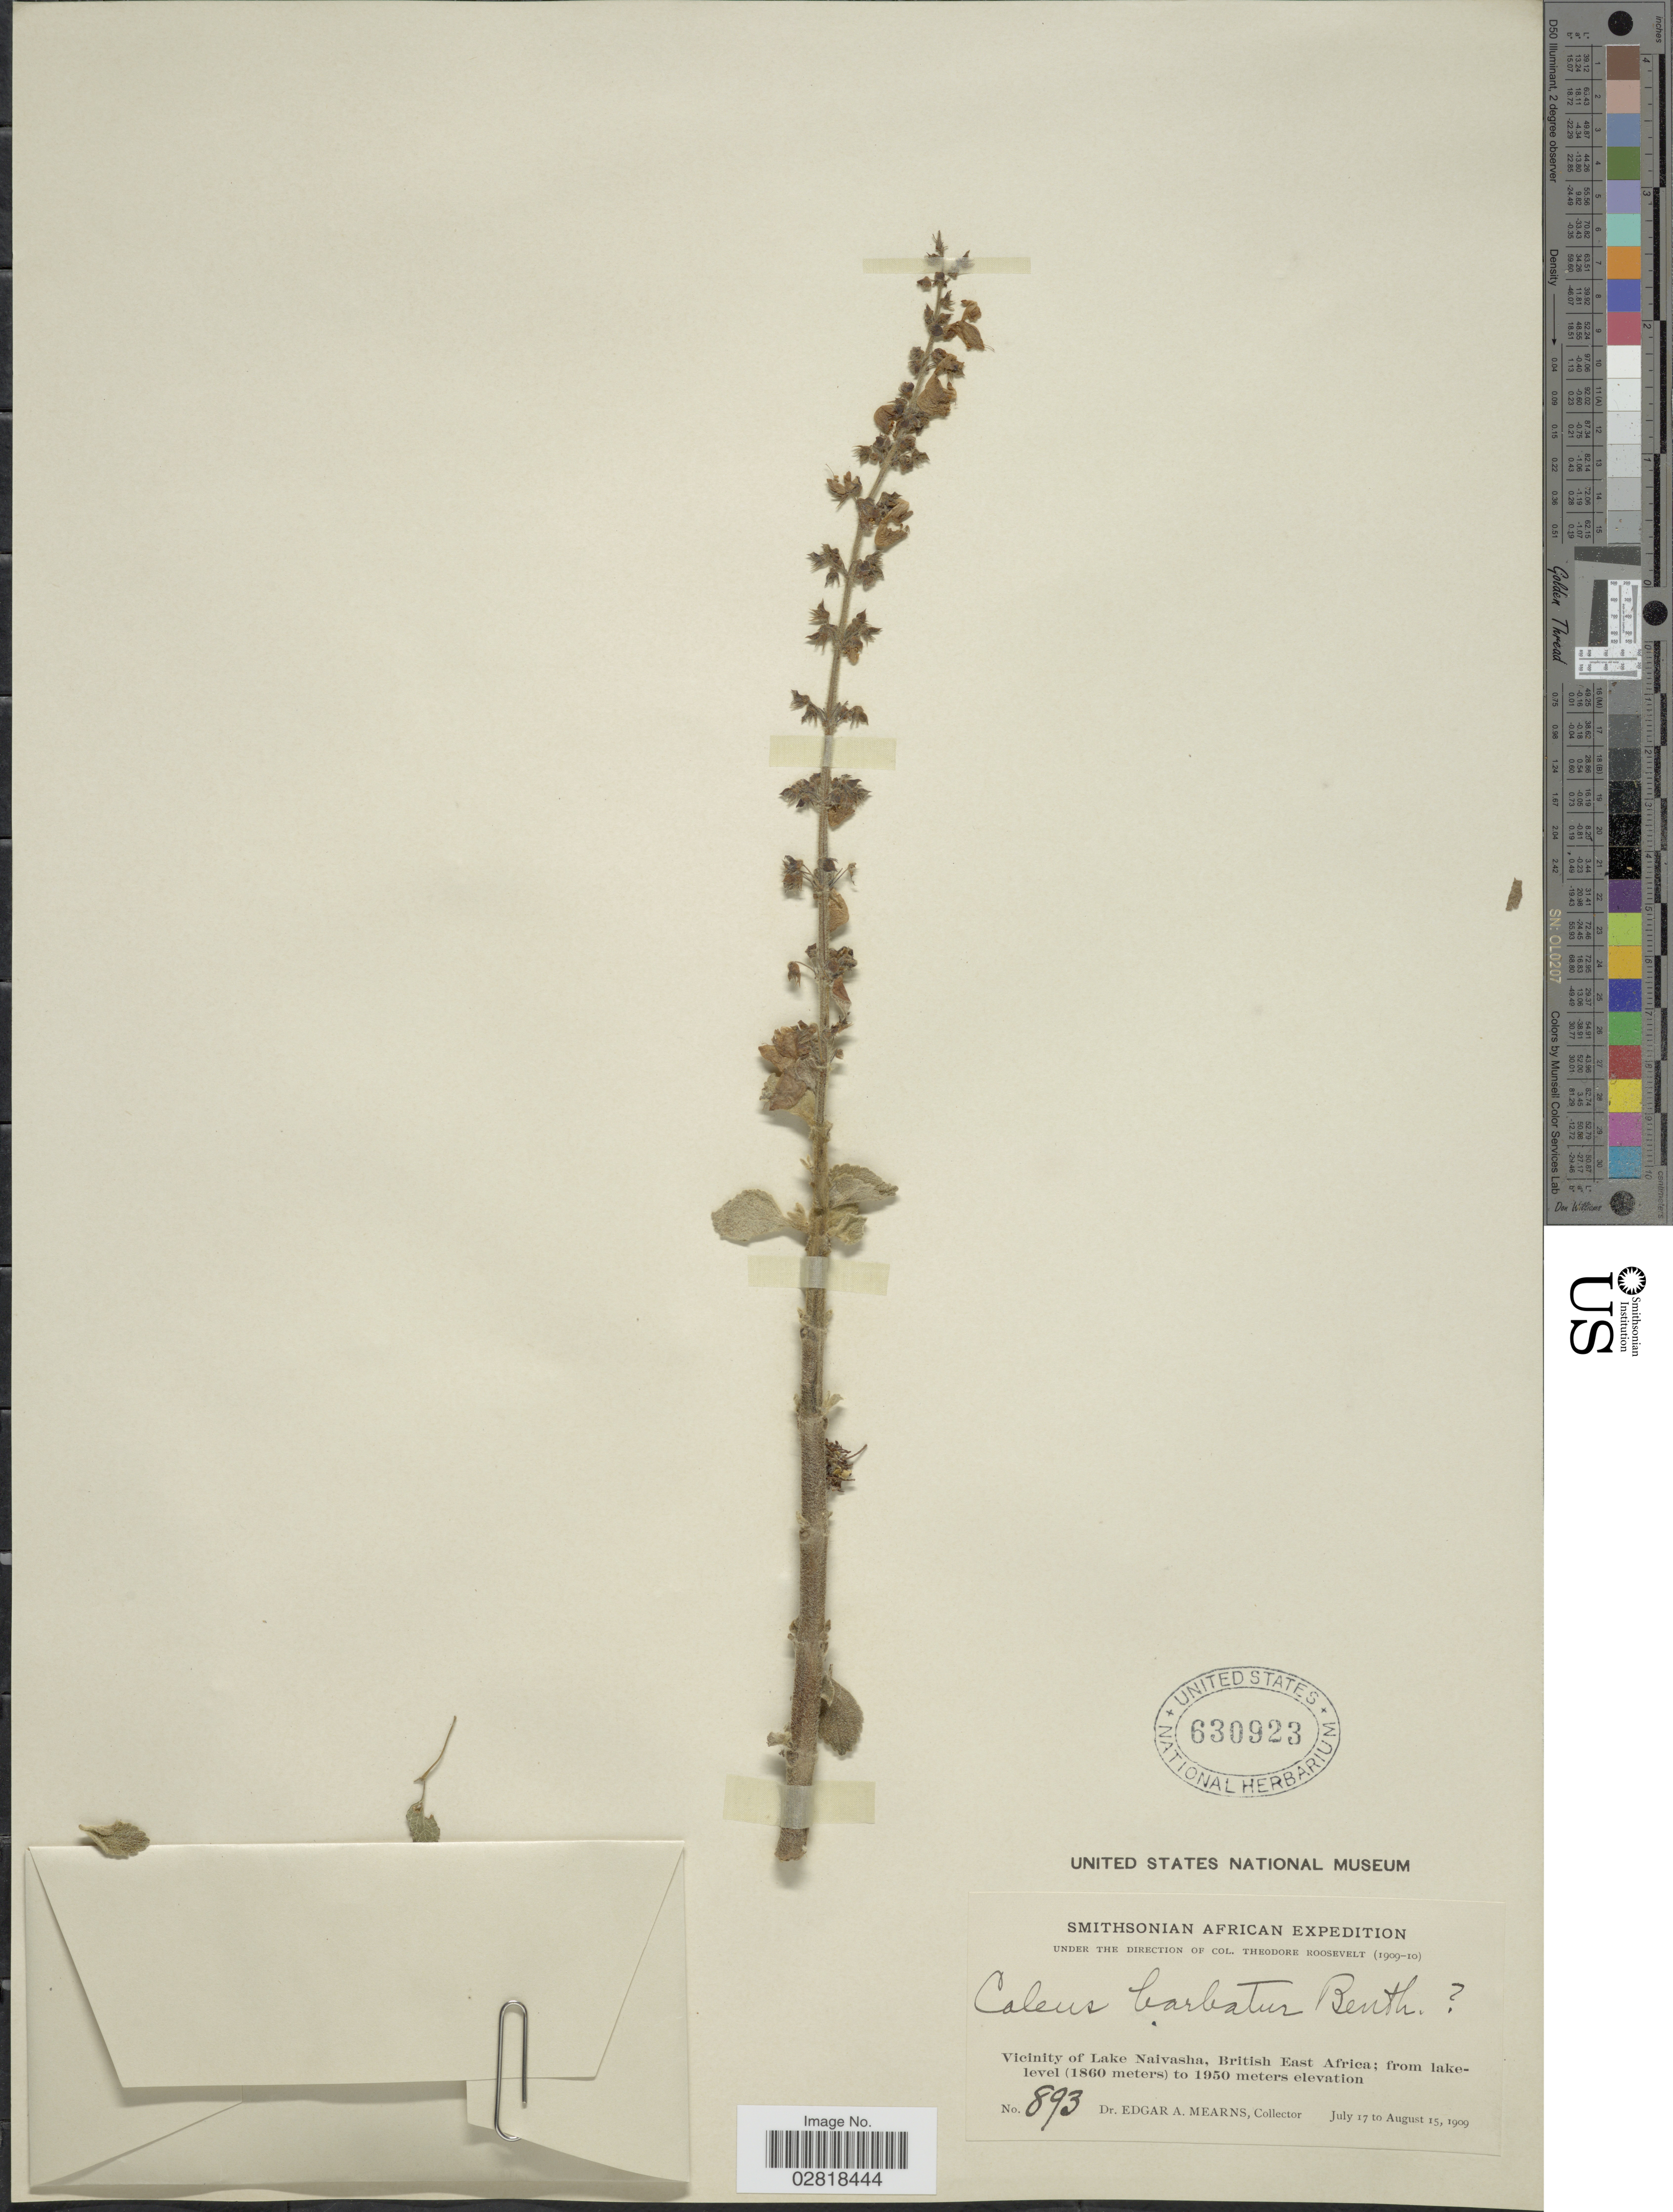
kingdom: Plantae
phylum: Tracheophyta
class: Magnoliopsida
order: Lamiales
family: Lamiaceae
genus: Plectranthus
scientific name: Plectranthus barbatus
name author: Andrews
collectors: E. A. Mearns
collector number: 893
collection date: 1909-07-17/1909-08-15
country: Kenya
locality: Vicinity of Lake Naivasha, British East Africa.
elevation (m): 1860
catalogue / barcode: US 630923